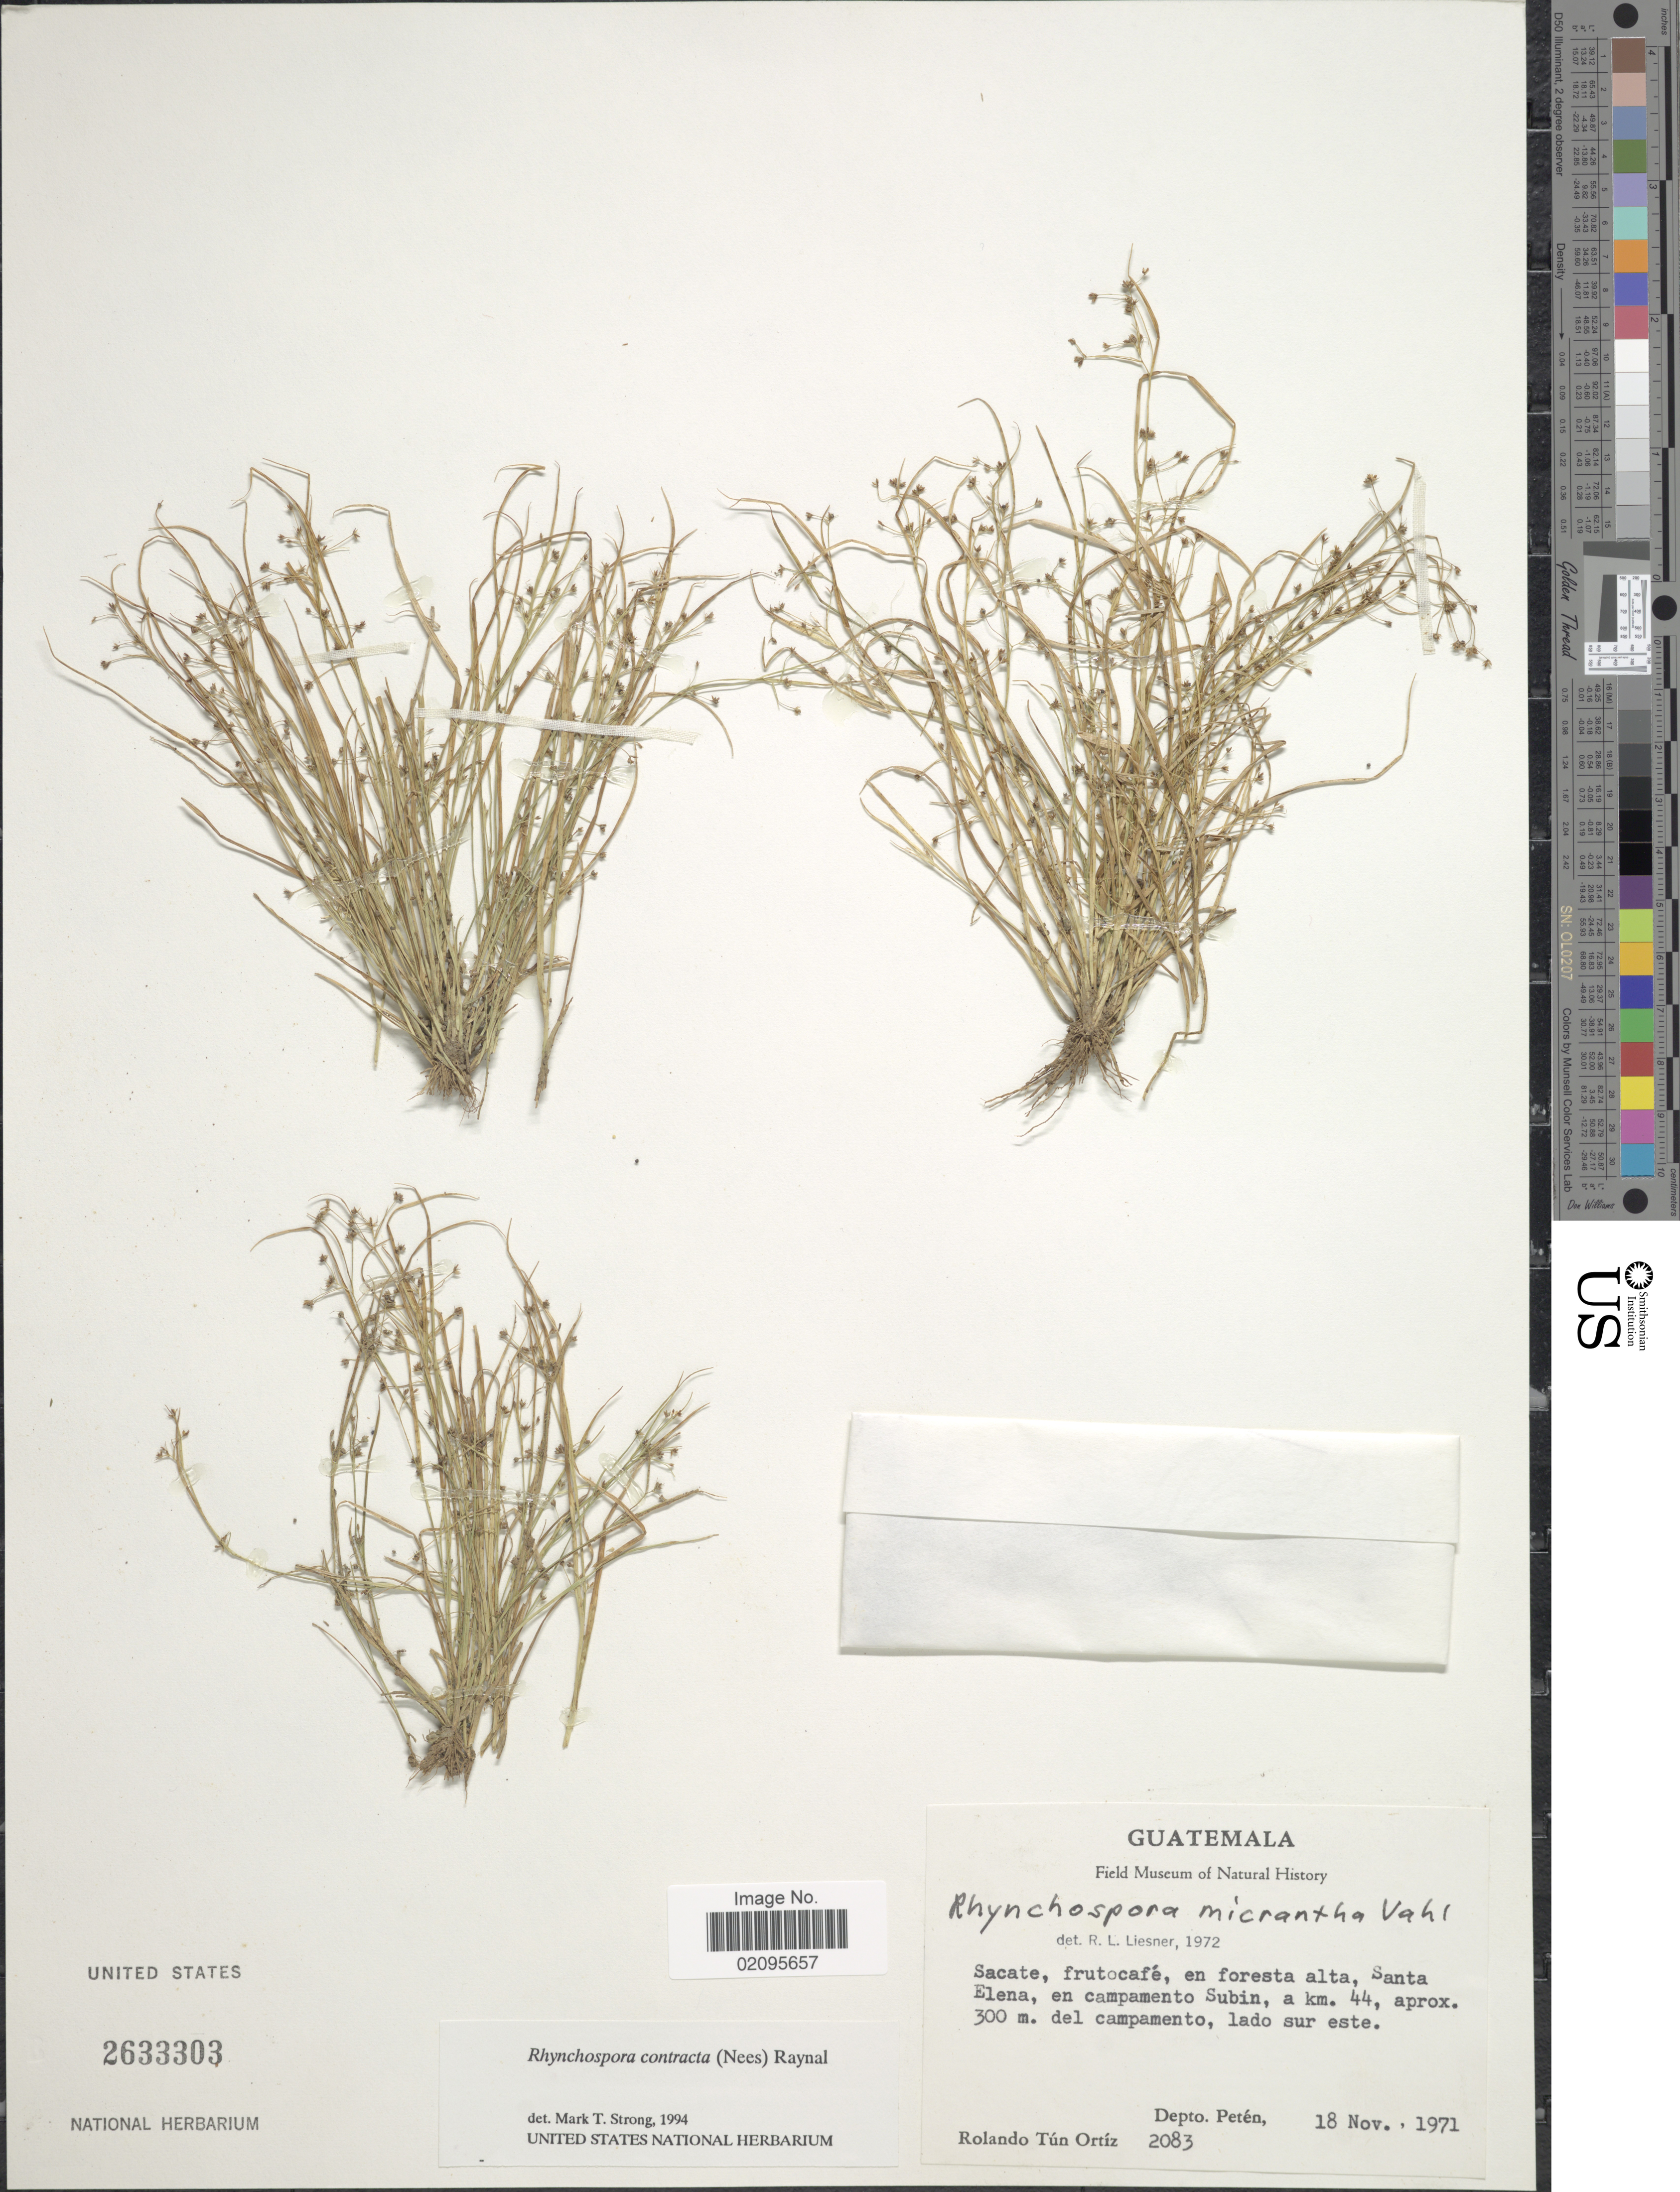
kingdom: Plantae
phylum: Tracheophyta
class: Liliopsida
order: Poales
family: Cyperaceae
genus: Rhynchospora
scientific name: Rhynchospora contracta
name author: (Nees) J. Raynal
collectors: R. T. Ortíz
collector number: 2083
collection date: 1971-11-18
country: Guatemala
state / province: El Petén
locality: Sacate, frutocafe, en foresta alta, Santa Elena, en campamento Subin, a km. 44, approx. 300 m. del campamento, lado sur este, Dept. Peten.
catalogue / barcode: US 2633303